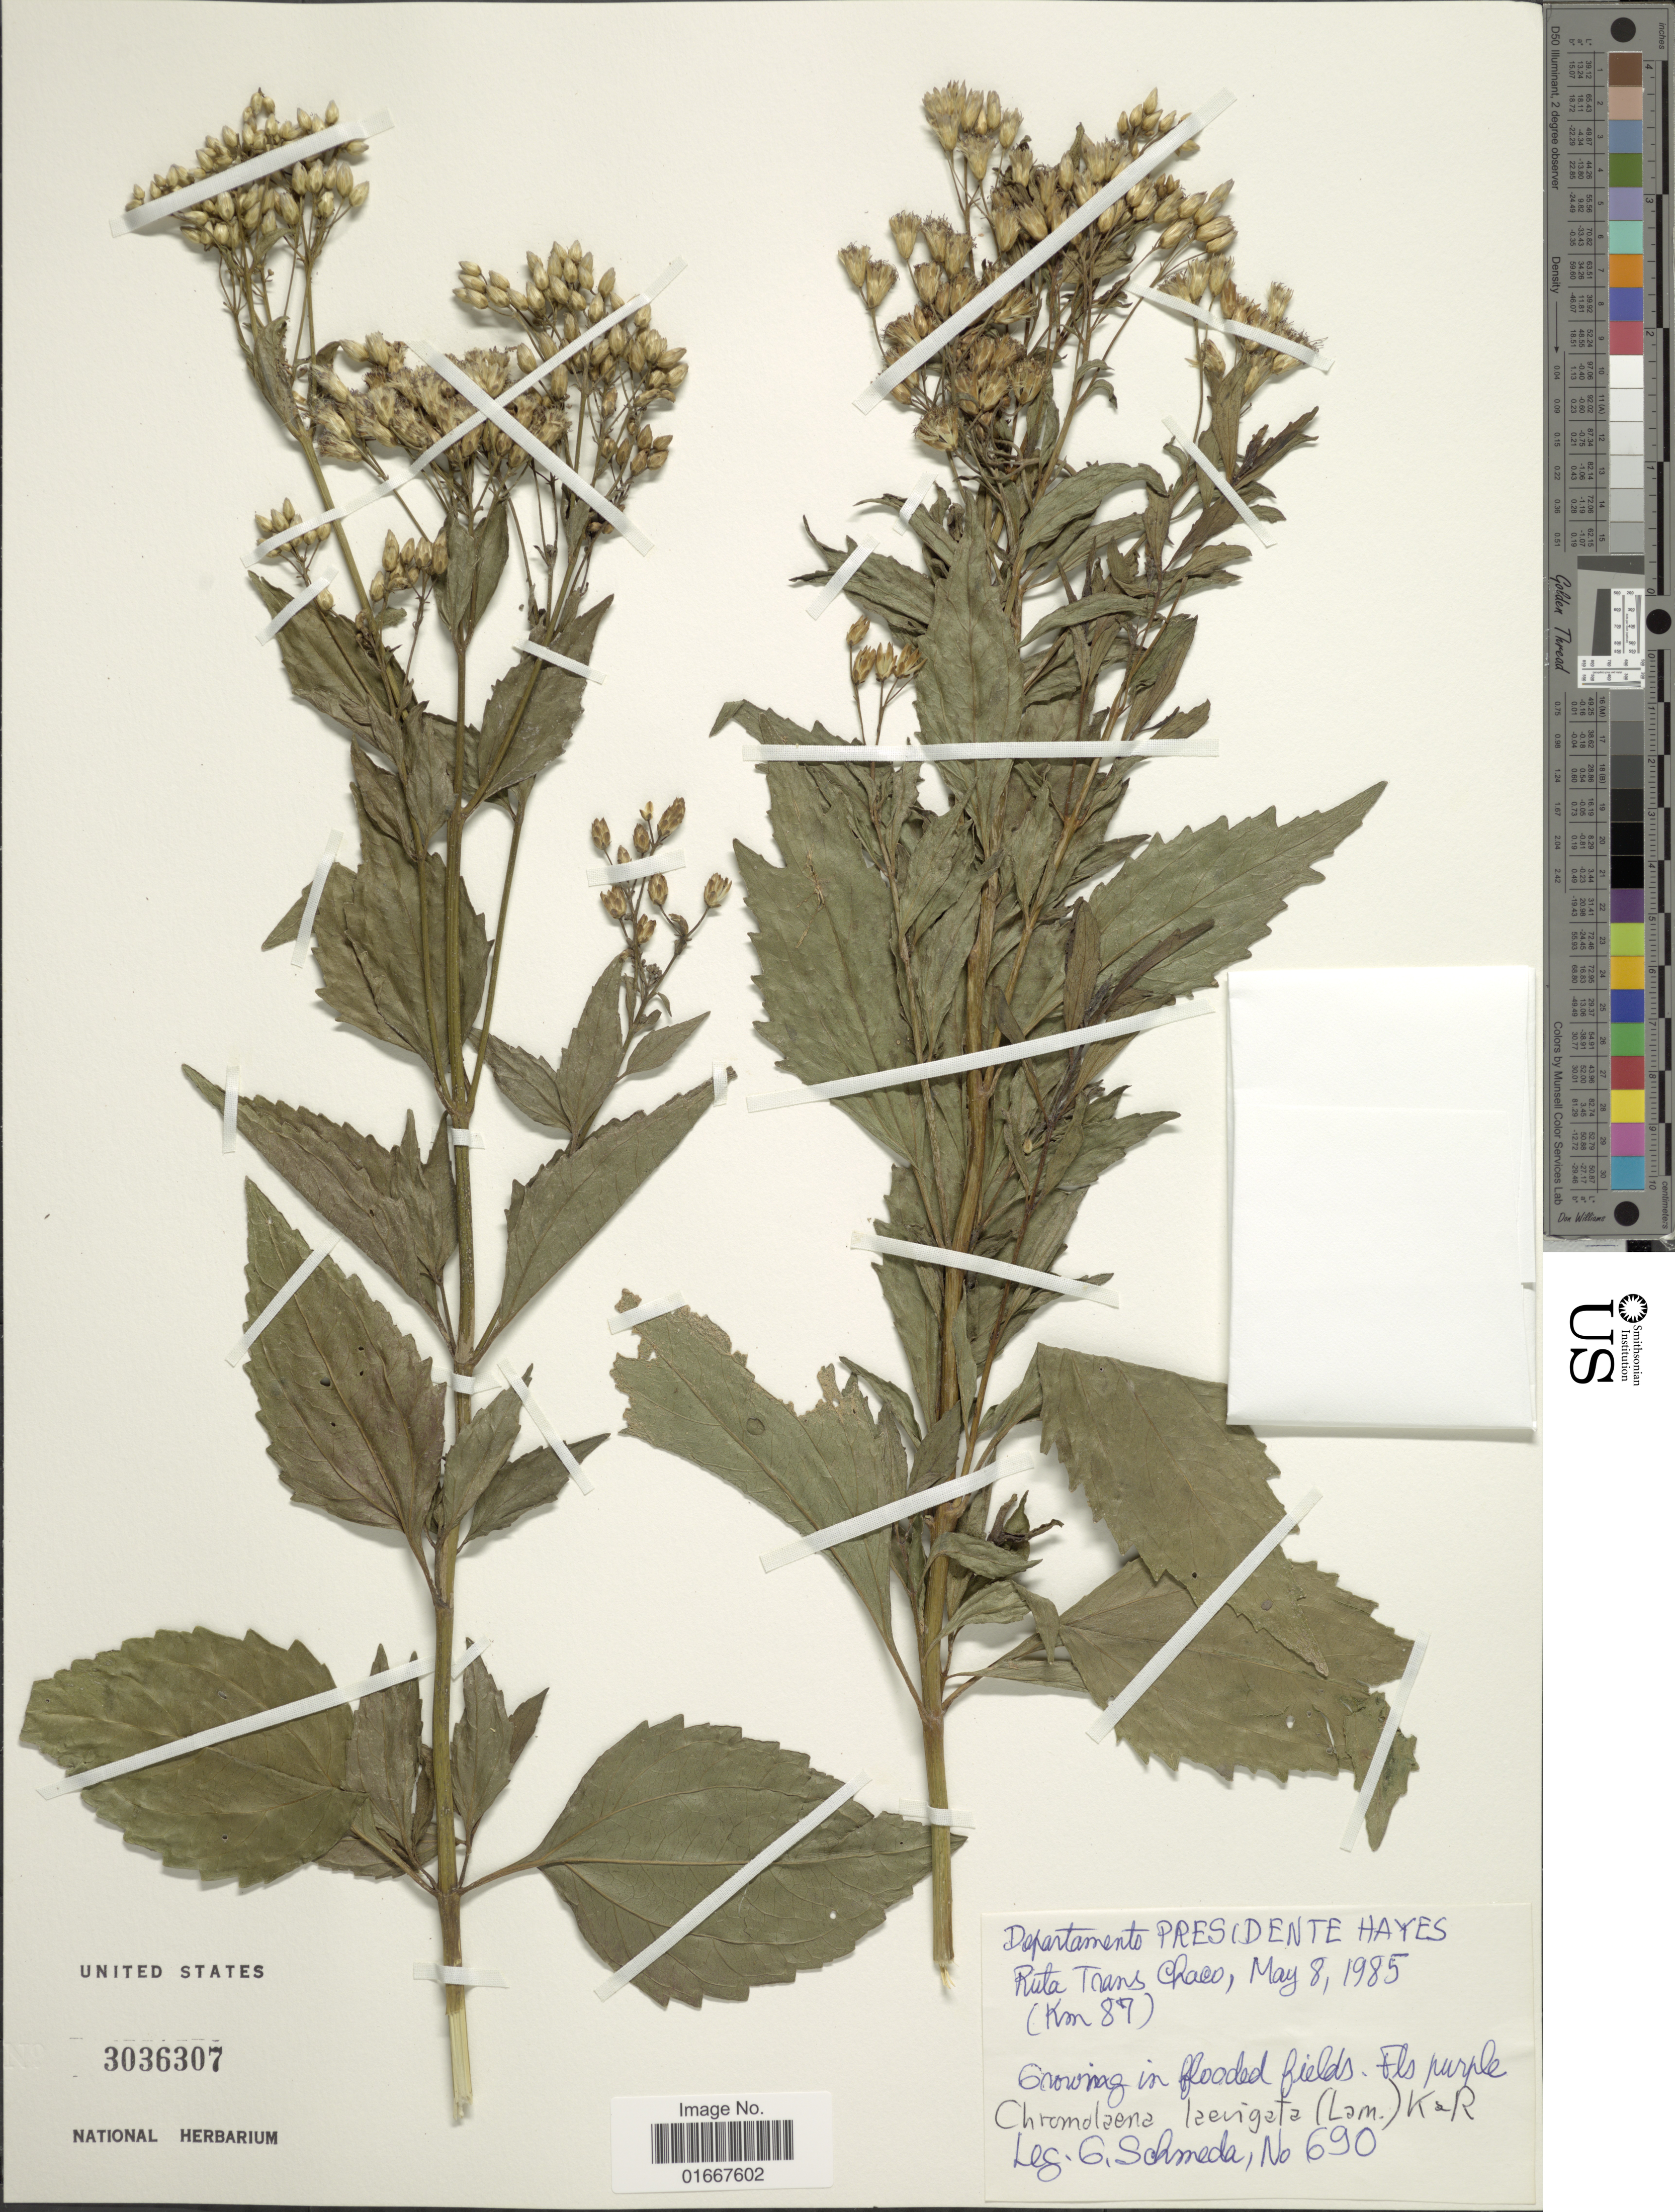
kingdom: Plantae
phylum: Tracheophyta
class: Magnoliopsida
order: Asterales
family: Asteraceae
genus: Chromolaena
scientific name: Chromolaena laevigata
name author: (Lam.) R.M. King & H. Rob.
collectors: G. Schmeda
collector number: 690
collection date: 1985-05-08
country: Paraguay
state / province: Presidente Hayes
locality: Ruta Trans Chaco (Km 87)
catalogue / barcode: US 3036307